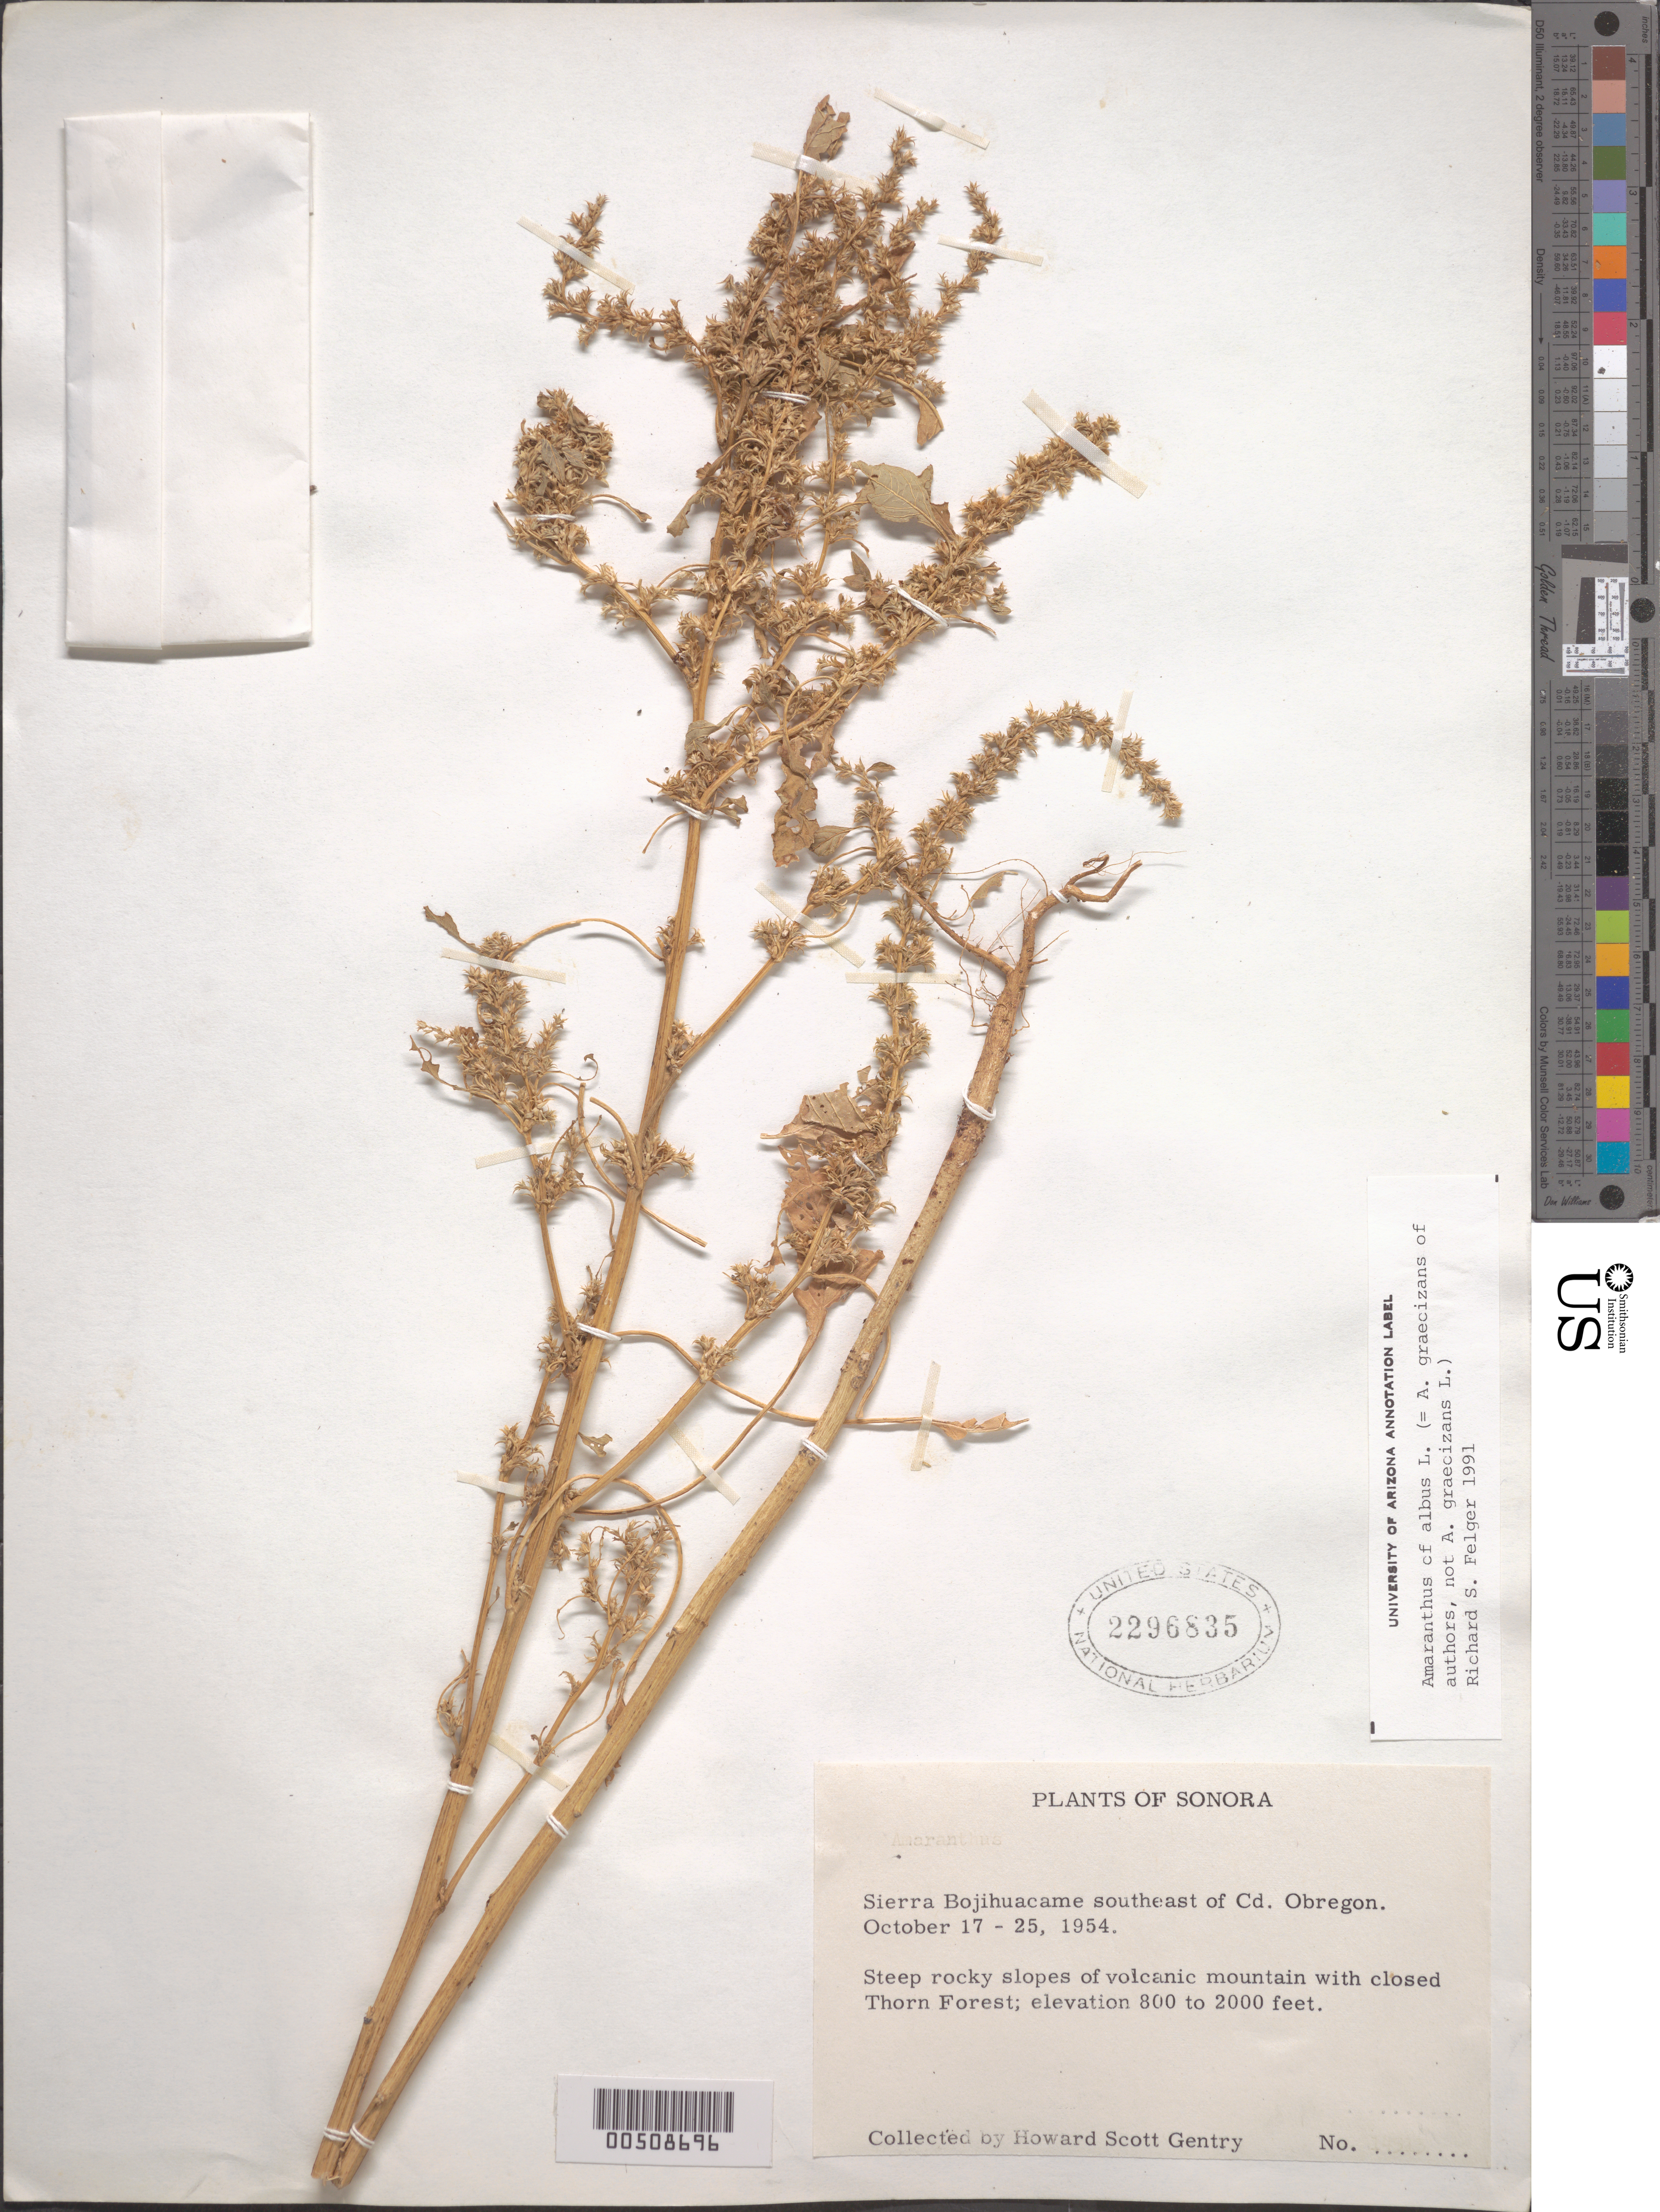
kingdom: Plantae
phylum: Tracheophyta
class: Magnoliopsida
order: Caryophyllales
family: Amaranthaceae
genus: Amaranthus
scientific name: Amaranthus albus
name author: L.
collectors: H. S. Gentry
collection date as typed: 17 Oct 1954 to 25 Oct 1954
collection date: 1954-10-17/1954-10-25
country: Mexico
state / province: Sonora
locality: Sierra bojihuacame SE of cd. obregon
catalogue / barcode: US 2296835